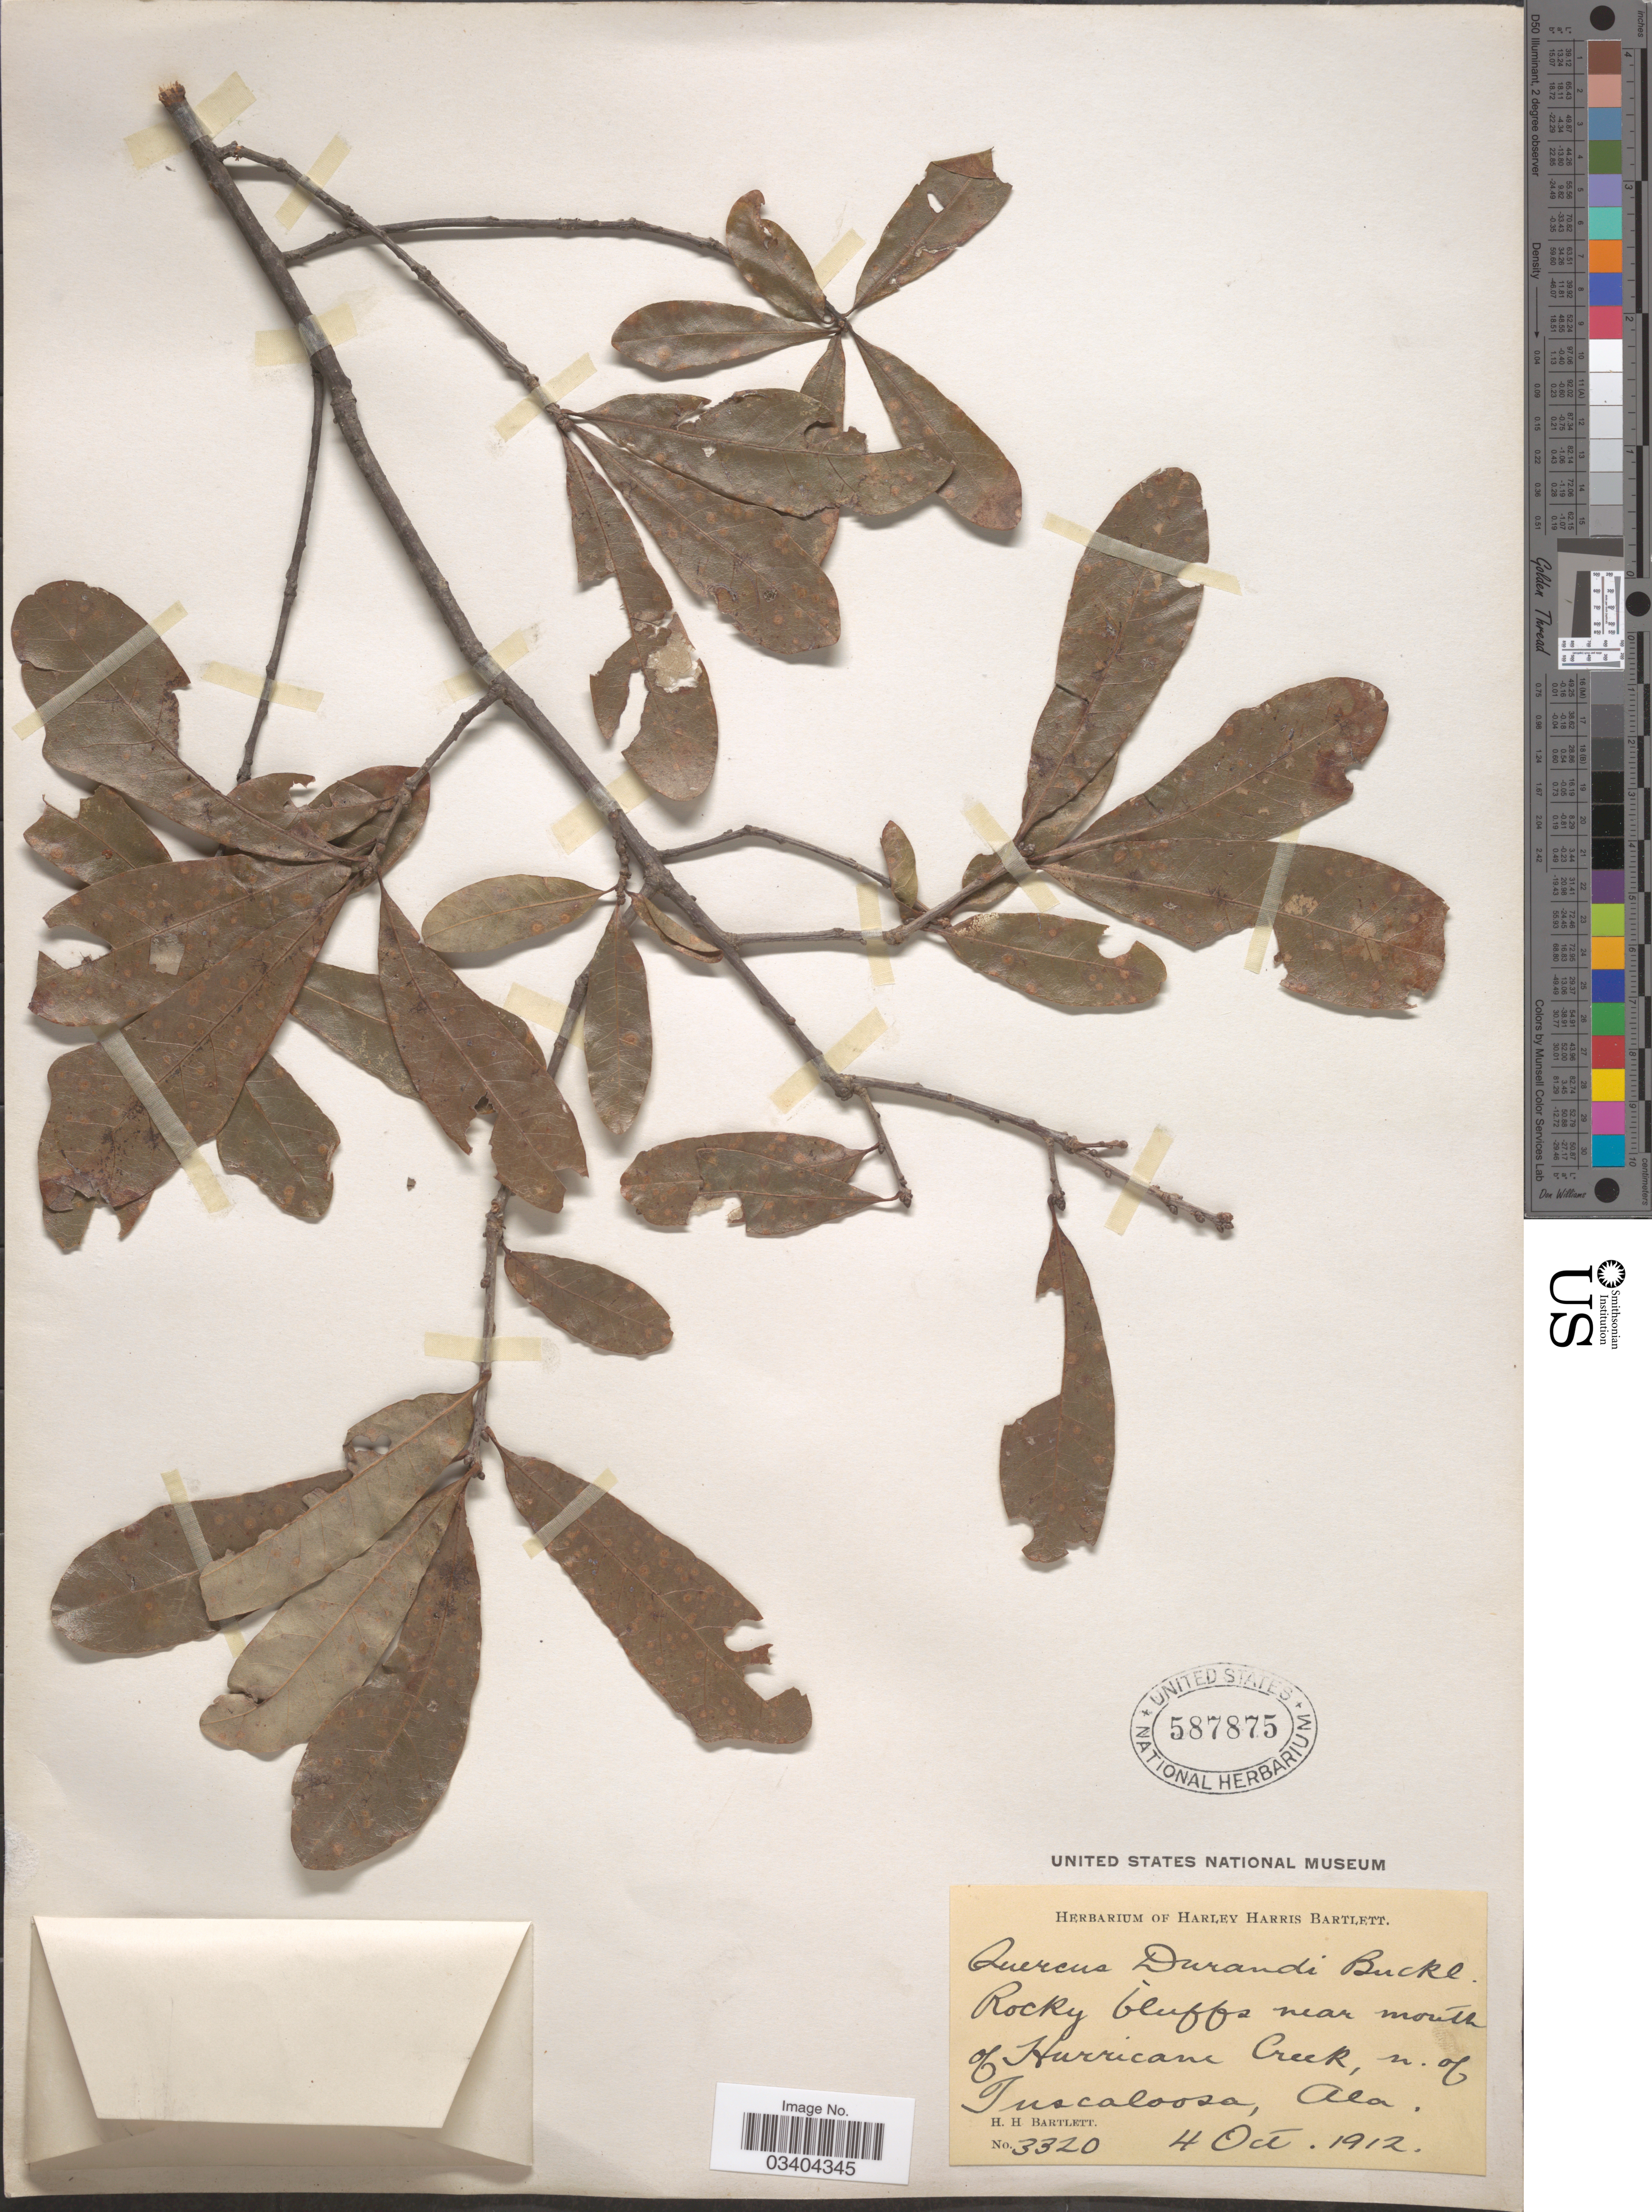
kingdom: Plantae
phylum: Tracheophyta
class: Magnoliopsida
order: Fagales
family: Fagaceae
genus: Quercus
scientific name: Quercus durandii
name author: Buckley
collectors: H. H. Bartlett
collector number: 3320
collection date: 1912-10-04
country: United States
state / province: Alabama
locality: Rocky bluffs near mouth of Hurricane Creek, n. of Tuscaloosa.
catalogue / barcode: US 587875